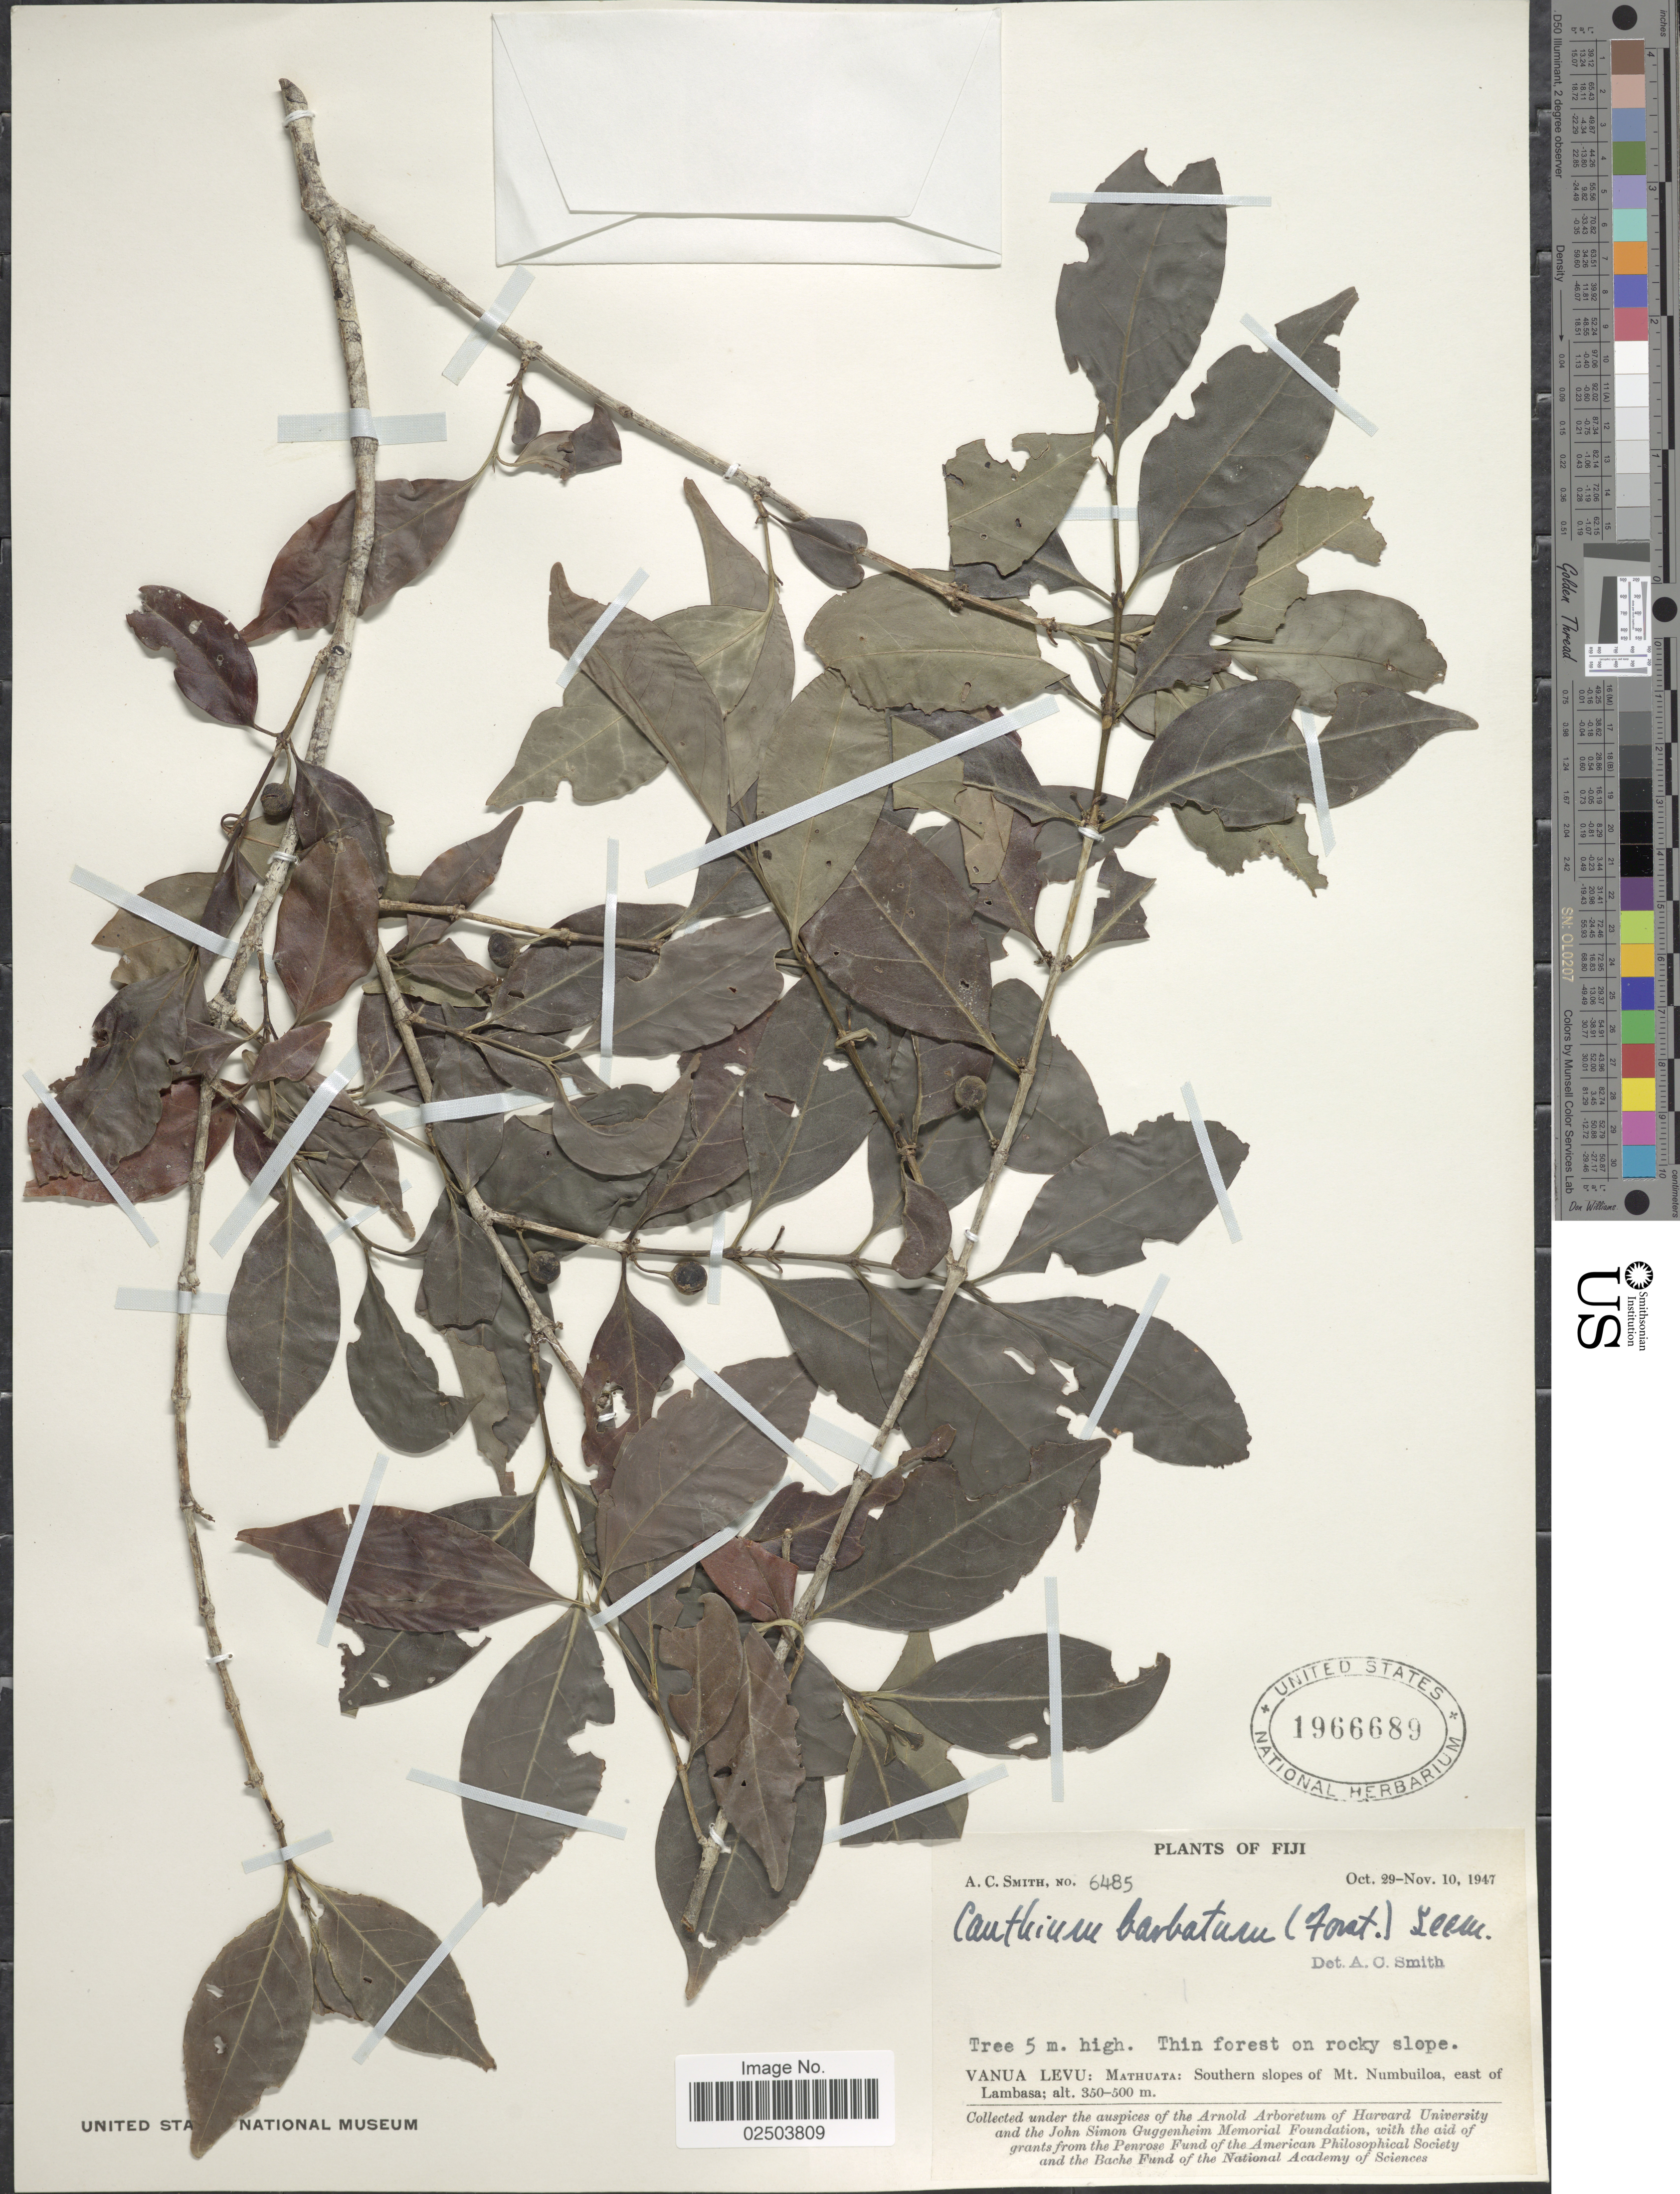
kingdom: Plantae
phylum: Tracheophyta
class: Magnoliopsida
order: Gentianales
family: Rubiaceae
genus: Cyclophyllum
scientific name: Cyclophyllum barbatum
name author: (G. Forst.) N. Hallé & J. Florence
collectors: A. C. Smith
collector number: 6485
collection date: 1947-10-29/1947-11-10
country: Fiji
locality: Vanua Levu: Mathuata: Southern slopes of Mt. Numbuiloa, east of Lambasa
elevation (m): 350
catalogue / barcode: US 1966689